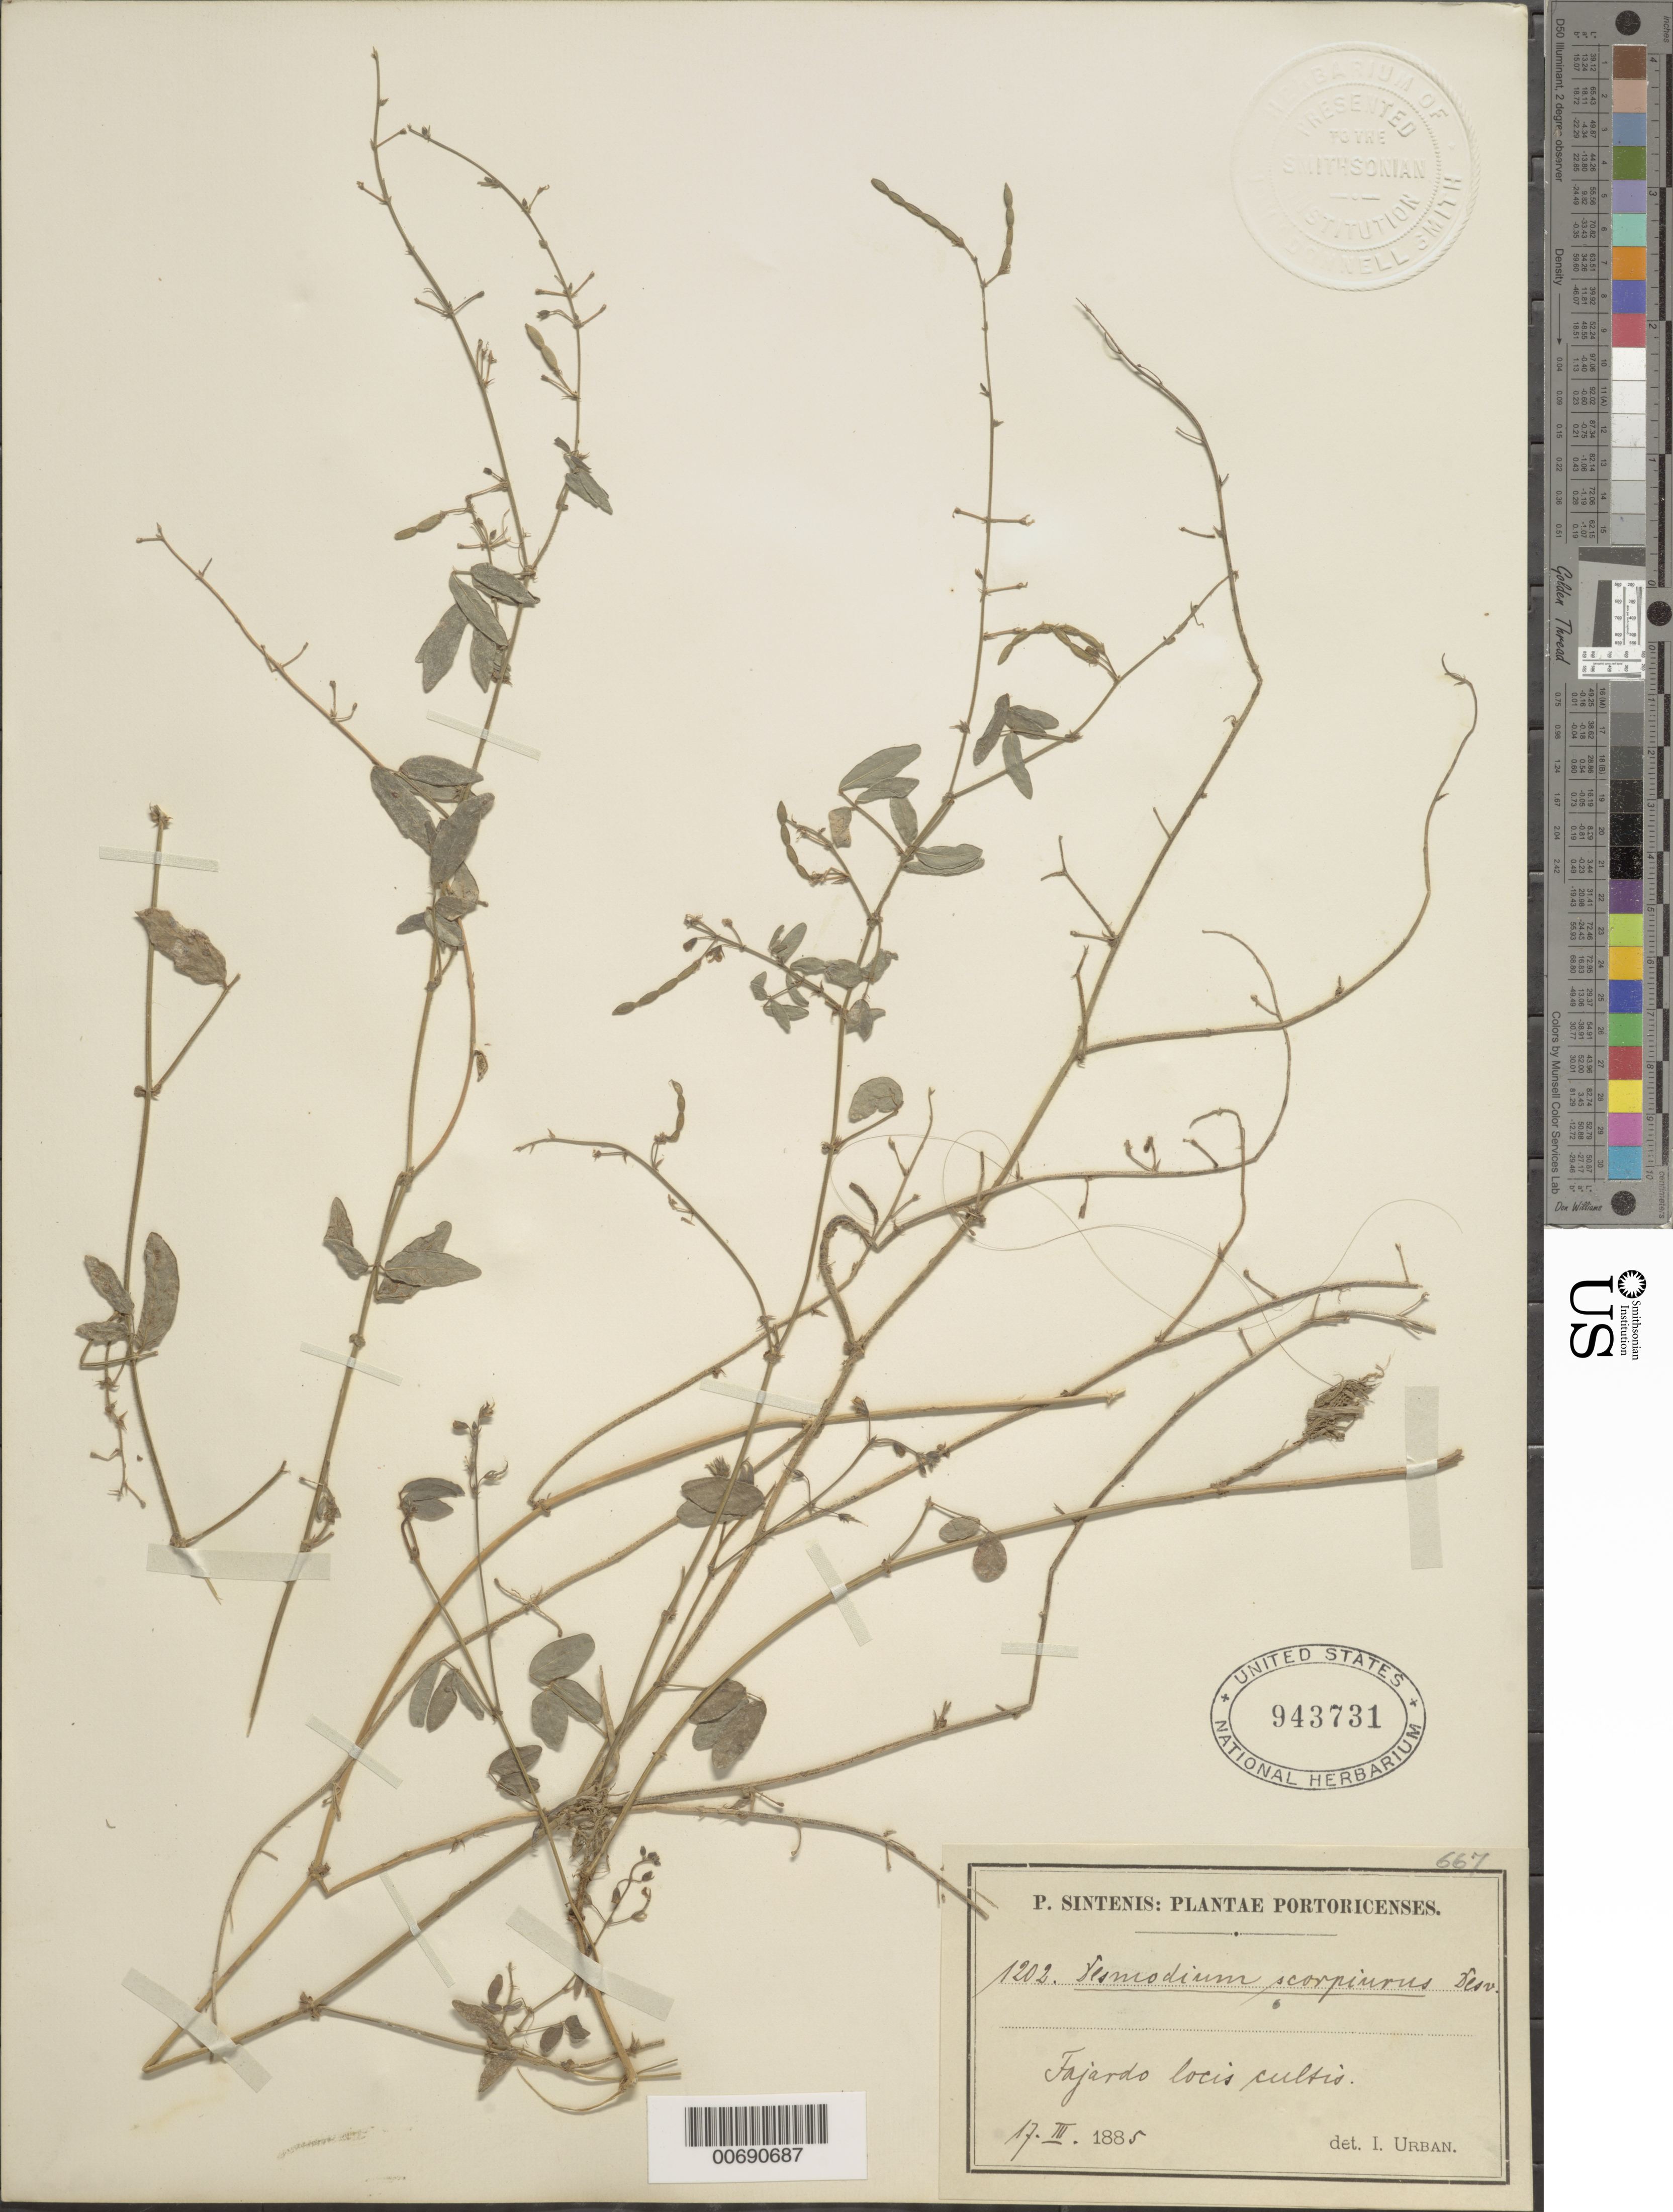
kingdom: Plantae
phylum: Tracheophyta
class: Magnoliopsida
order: Fabales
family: Fabaceae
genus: Desmodium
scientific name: Desmodium scorpiurus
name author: (Sw.) Desv. ex DC.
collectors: P. Sintenis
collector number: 1202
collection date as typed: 17 Mar 1885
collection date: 1885-03-17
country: Puerto Rico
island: Greater Antilles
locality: Fajardo.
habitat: locus cultis.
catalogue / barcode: US 943731